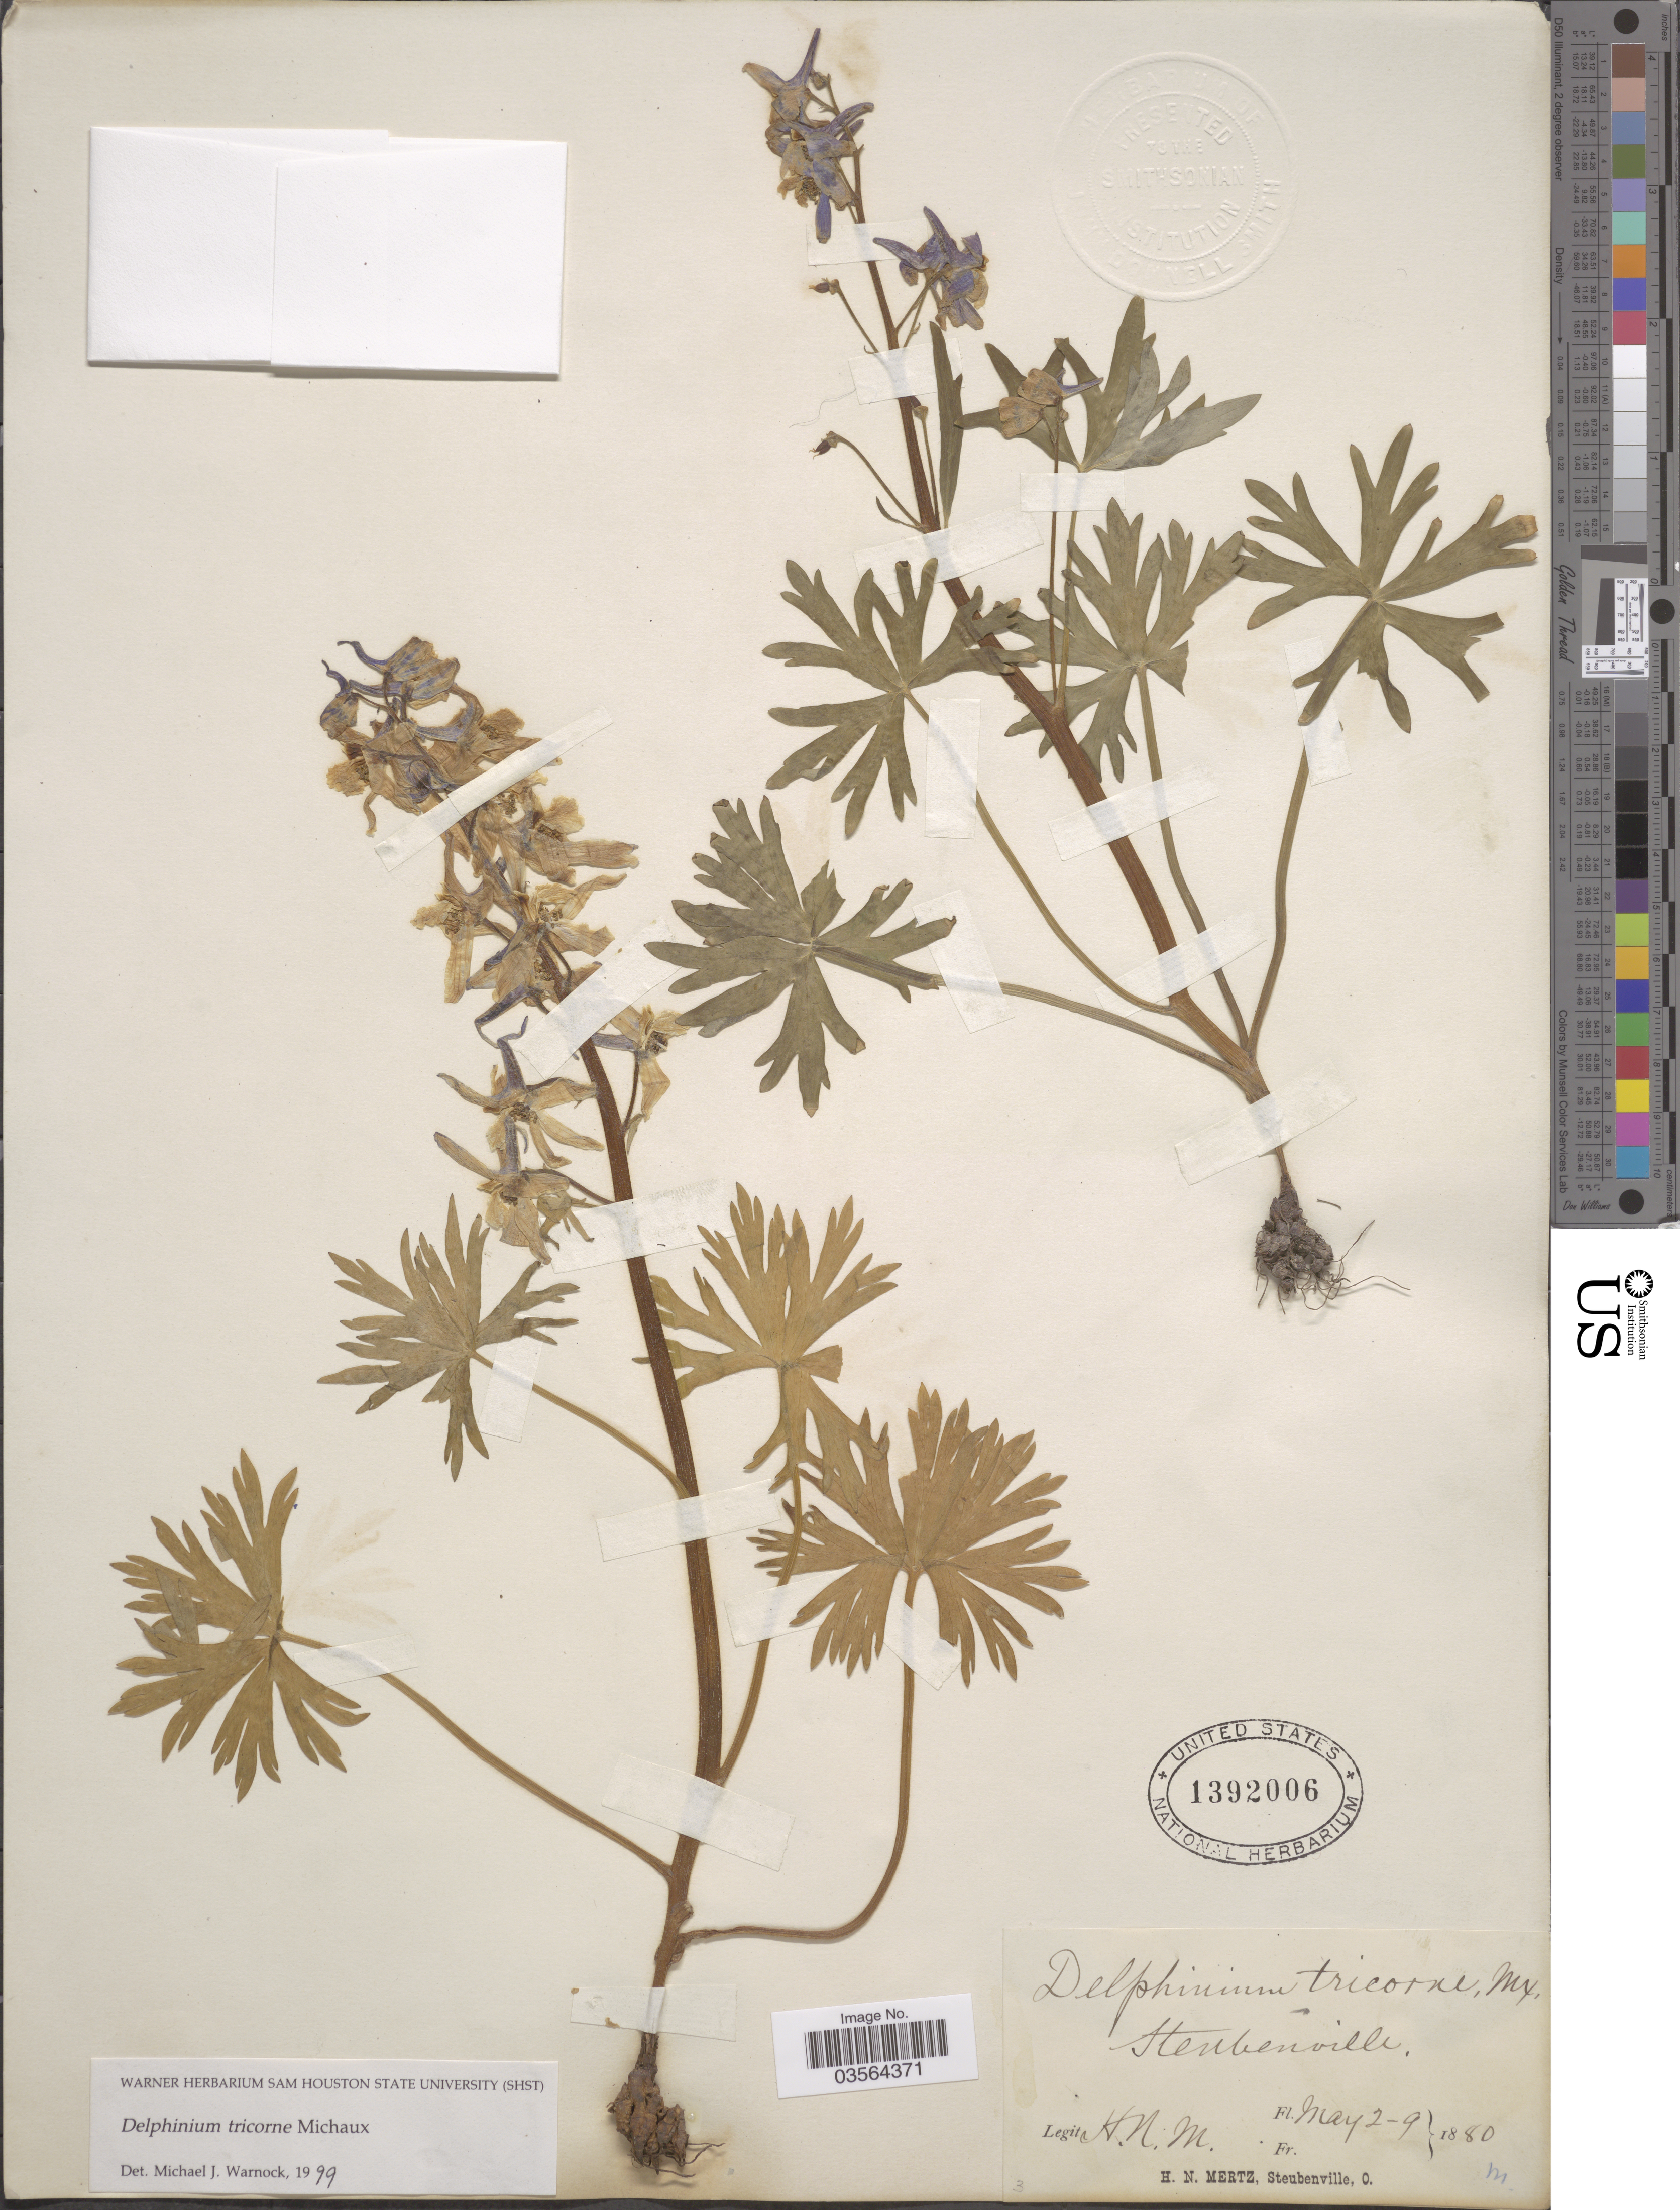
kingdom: Plantae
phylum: Tracheophyta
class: Magnoliopsida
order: Ranunculales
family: Ranunculaceae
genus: Delphinium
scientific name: Delphinium tricorne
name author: Michx.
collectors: H. Mertz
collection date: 1880-05-02/1880-05-09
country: United States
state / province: Ohio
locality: Steubenville.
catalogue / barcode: US 1392006